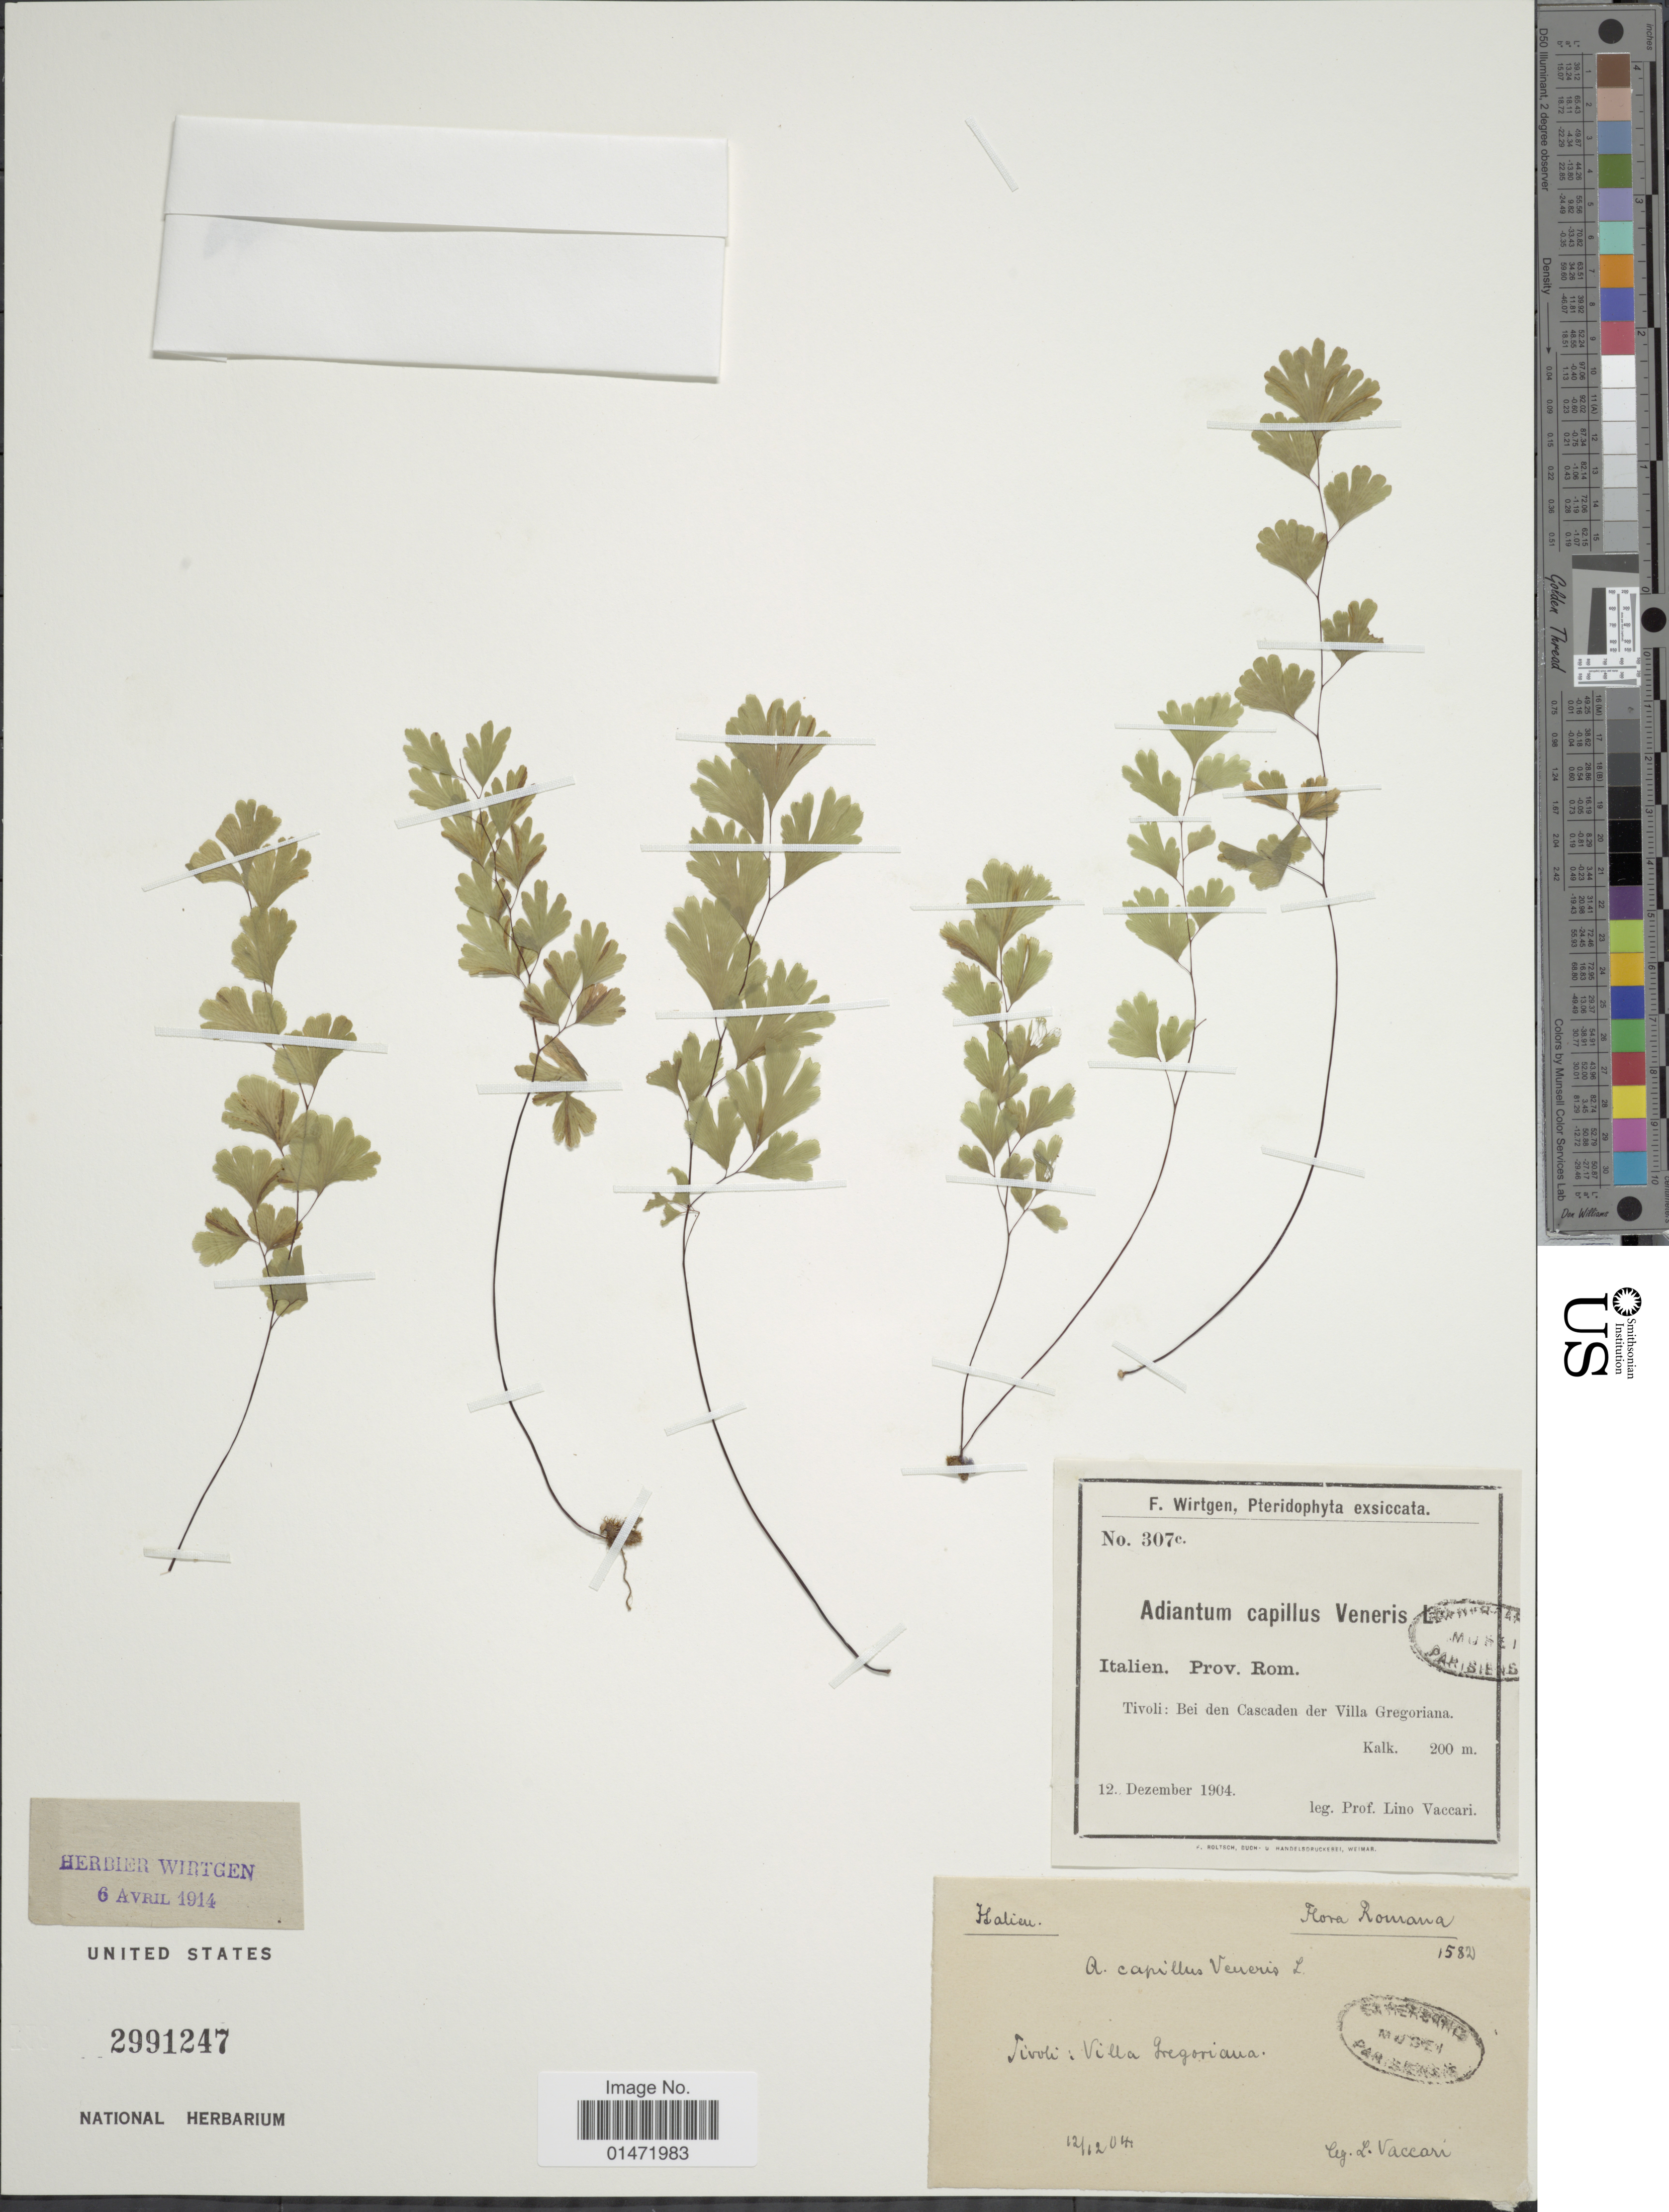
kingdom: Plantae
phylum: Tracheophyta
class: Polypodiopsida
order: Polypodiales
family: Pteridaceae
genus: Adiantum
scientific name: Adiantum capillus-veneris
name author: L.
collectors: L. Vaccari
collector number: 307c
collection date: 1904-12-12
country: Italy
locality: Prov. Rom. Tivoli: Bei den Cascaden der Villa Gregoriana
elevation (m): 200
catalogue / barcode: US 2991247